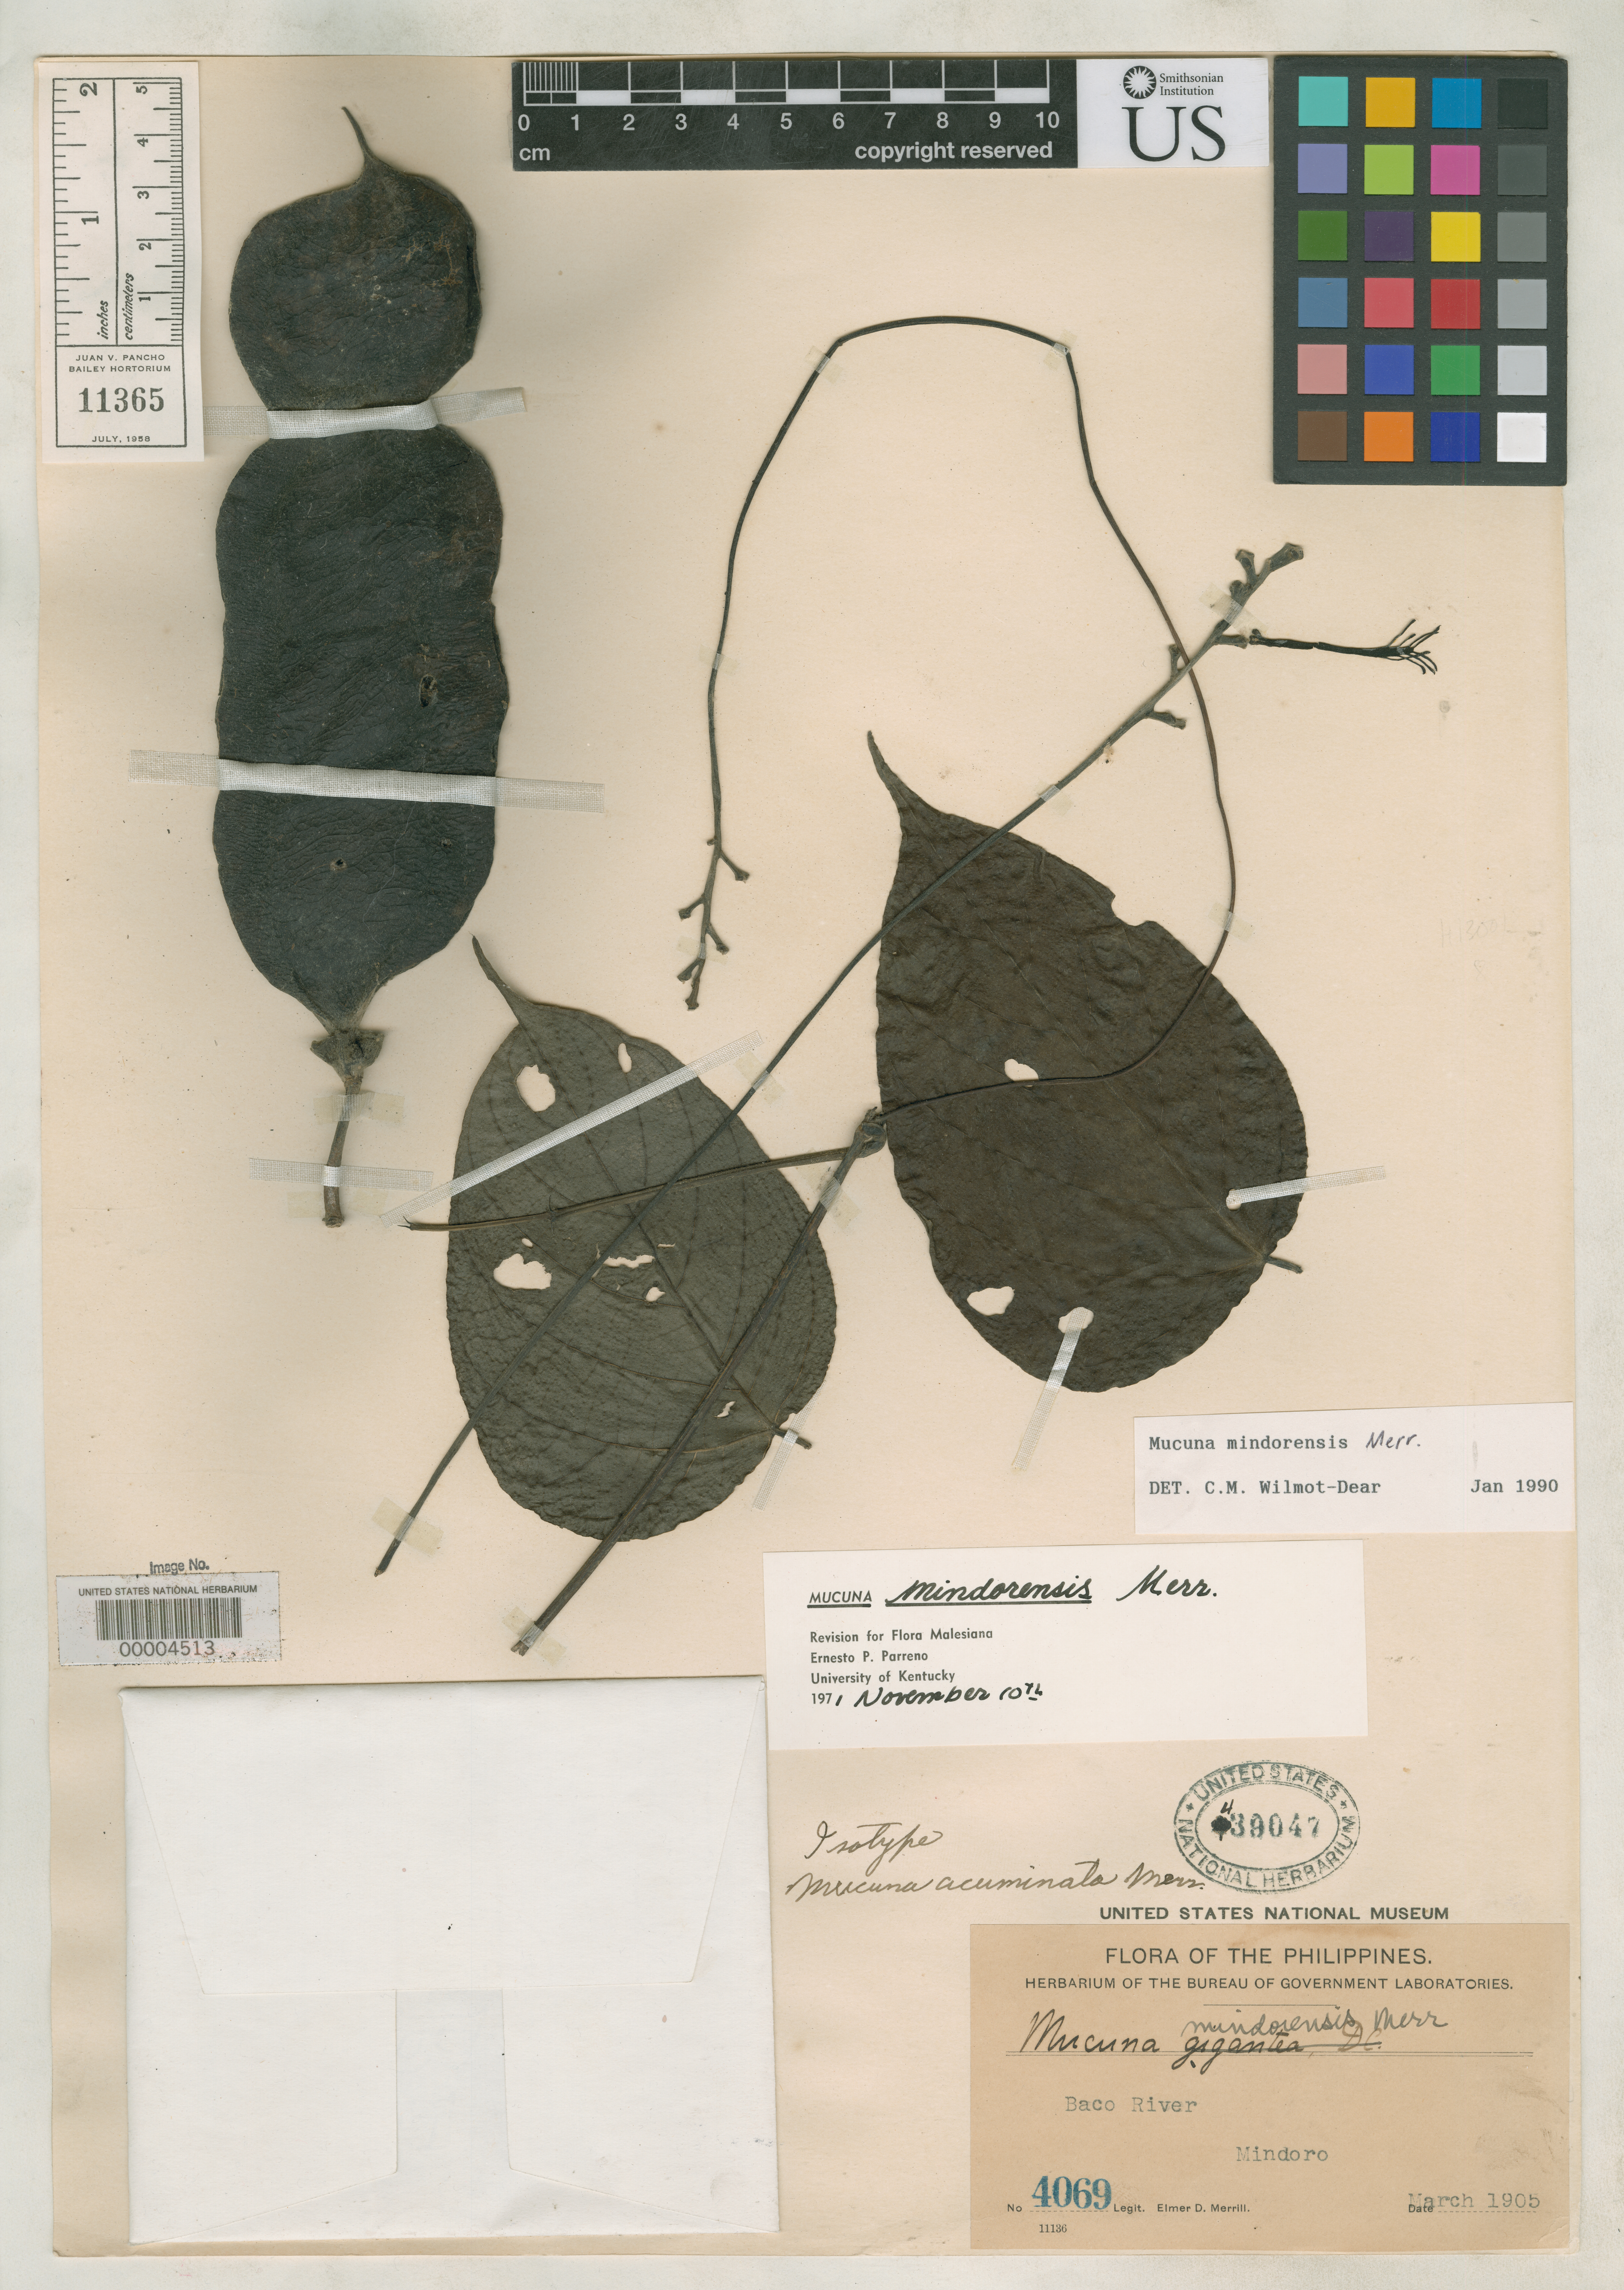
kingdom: Plantae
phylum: Tracheophyta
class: Magnoliopsida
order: Fabales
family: Fabaceae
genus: Mucuna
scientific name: Mucuna acuminata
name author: Merr.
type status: Isotype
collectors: E. D. Merrill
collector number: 4069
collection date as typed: Mar 1905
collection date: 1905-03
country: Philippines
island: Mindoro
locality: Baco River.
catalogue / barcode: US 439047